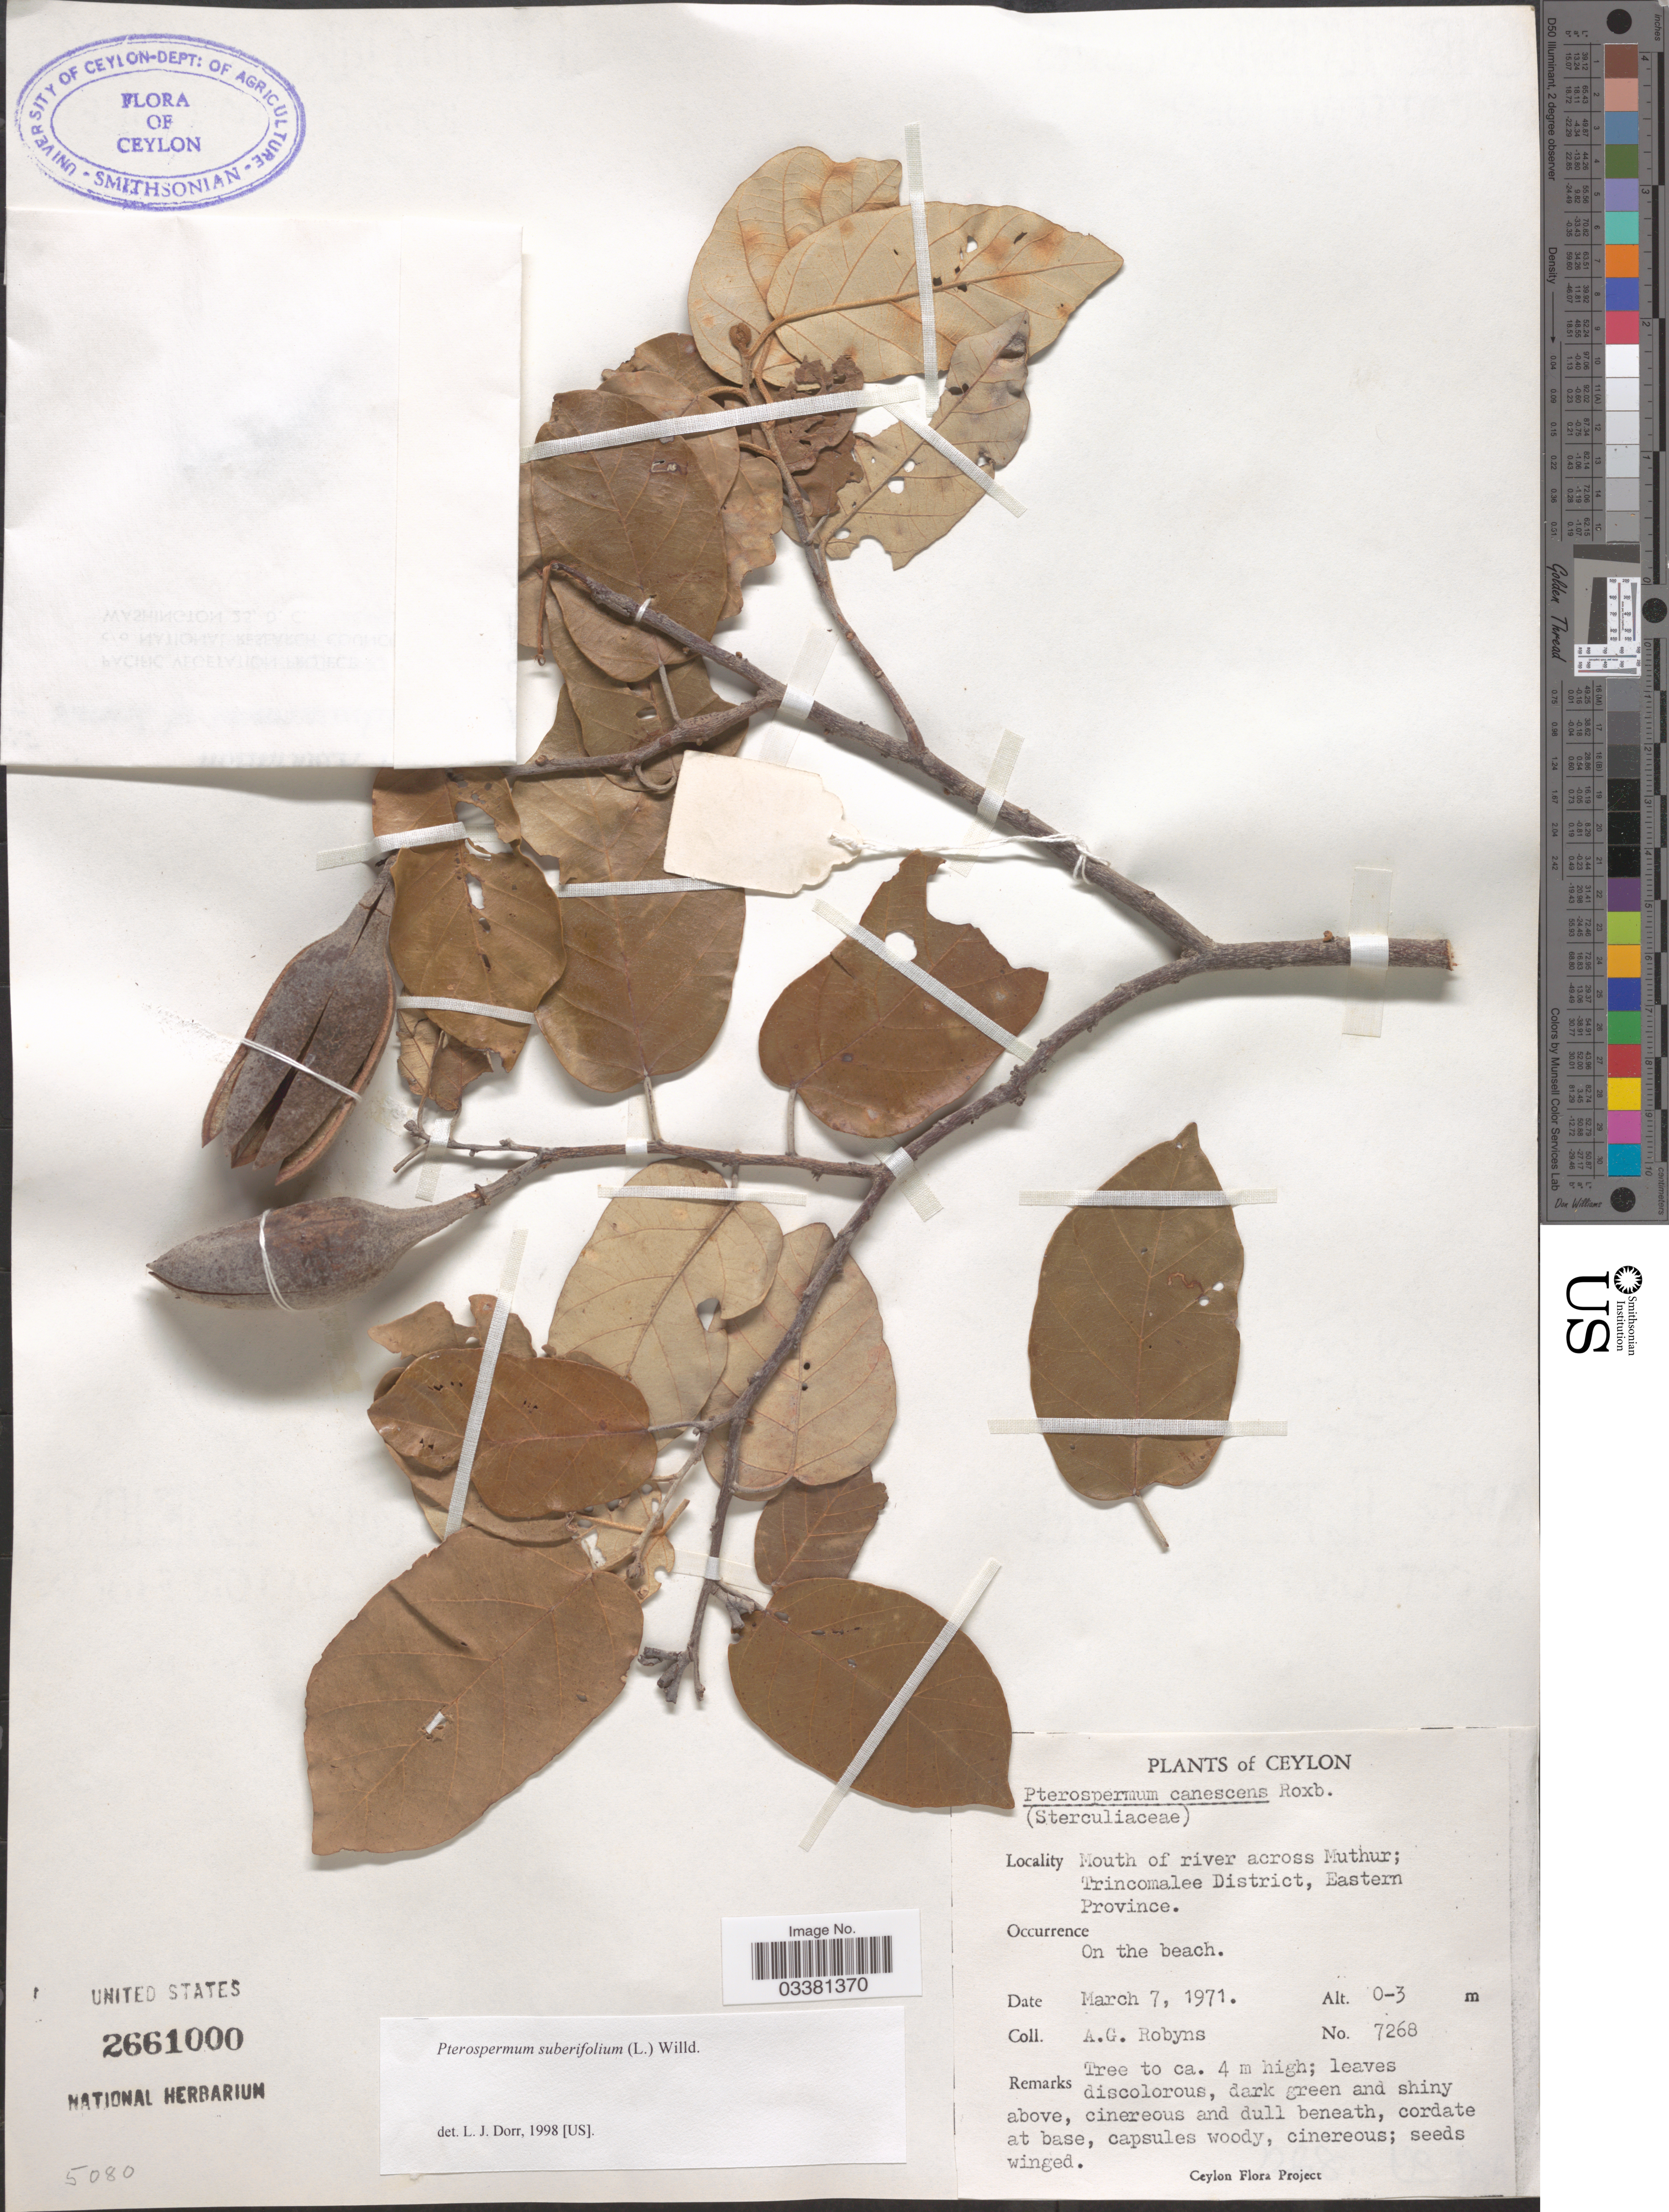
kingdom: Plantae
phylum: Tracheophyta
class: Magnoliopsida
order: Malvales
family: Malvaceae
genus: Pterospermum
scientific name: Pterospermum suberifolium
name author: (L.) Raeusch.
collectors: A. Robyns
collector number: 7268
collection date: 1971-03-07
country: Sri Lanka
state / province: Eastern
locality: Ceylon. Mouth of river across Muthur; Trincomalee District.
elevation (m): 0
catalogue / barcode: US 2661000